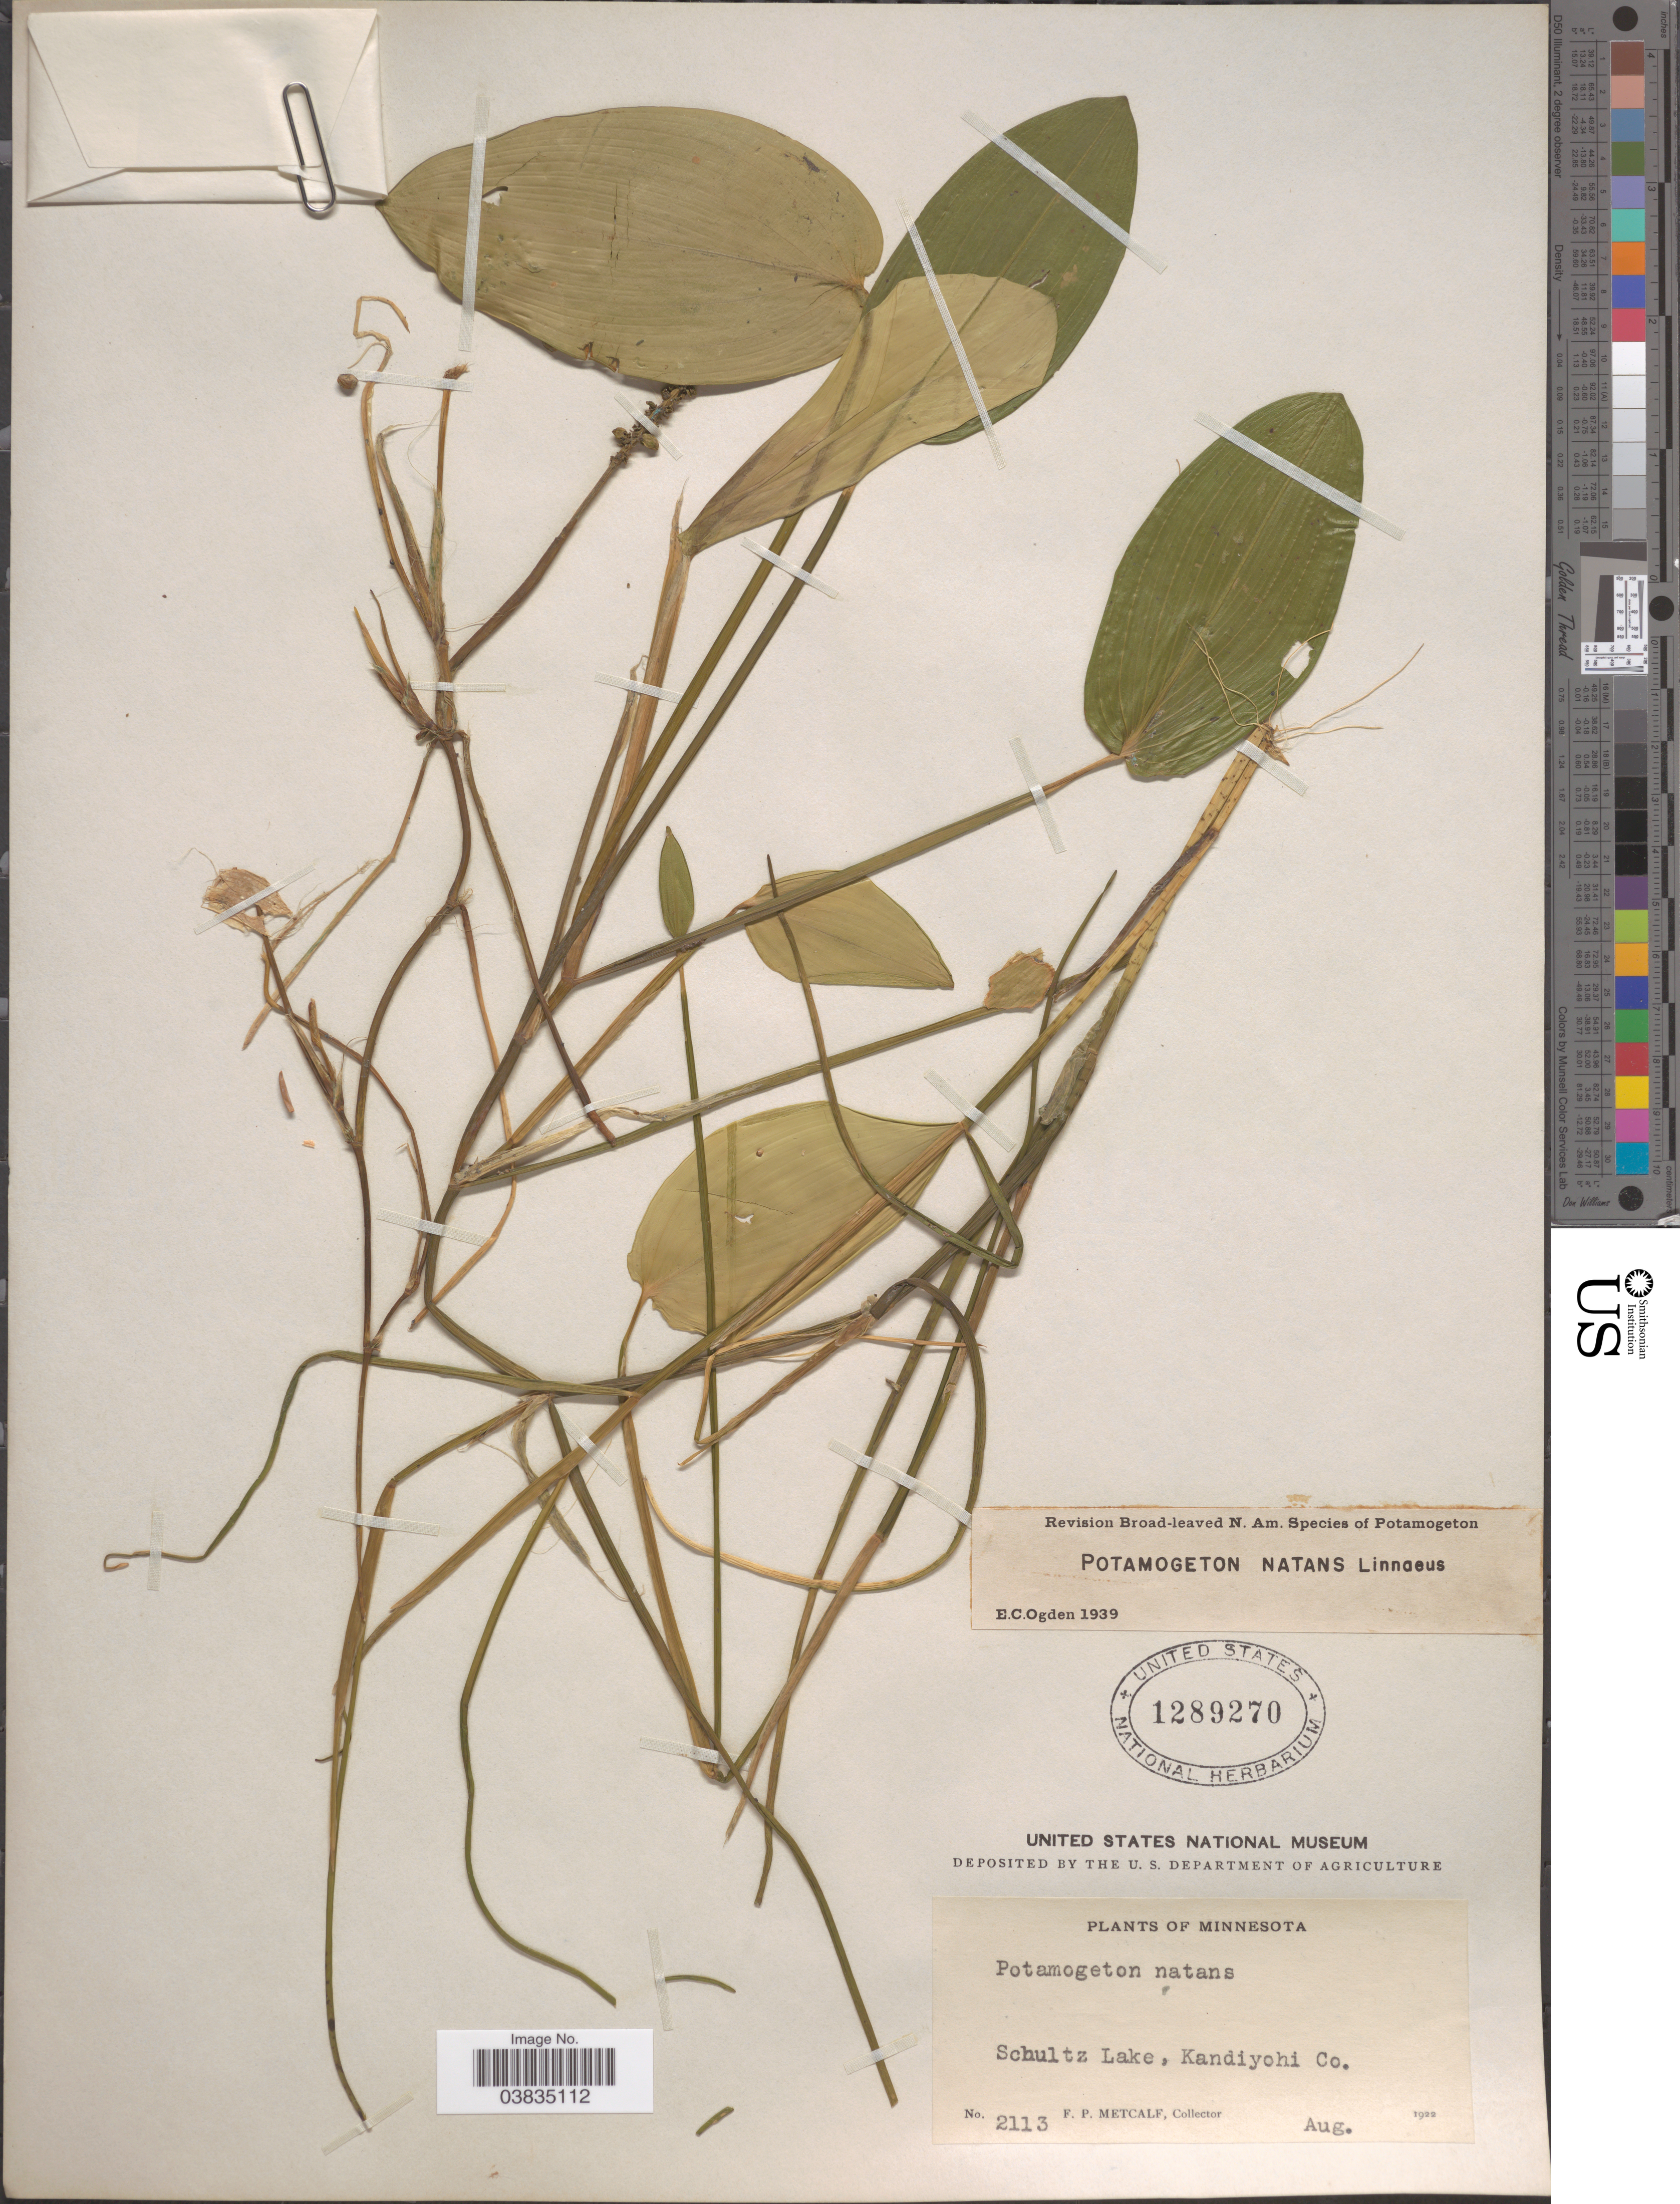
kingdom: Plantae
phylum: Tracheophyta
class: Liliopsida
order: Alismatales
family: Potamogetonaceae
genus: Potamogeton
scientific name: Potamogeton natans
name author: L.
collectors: F. Metcalf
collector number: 2113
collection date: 1922-08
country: United States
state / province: Minnesota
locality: Schultz Lake, Kandiyohi Co.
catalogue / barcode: US 1289270